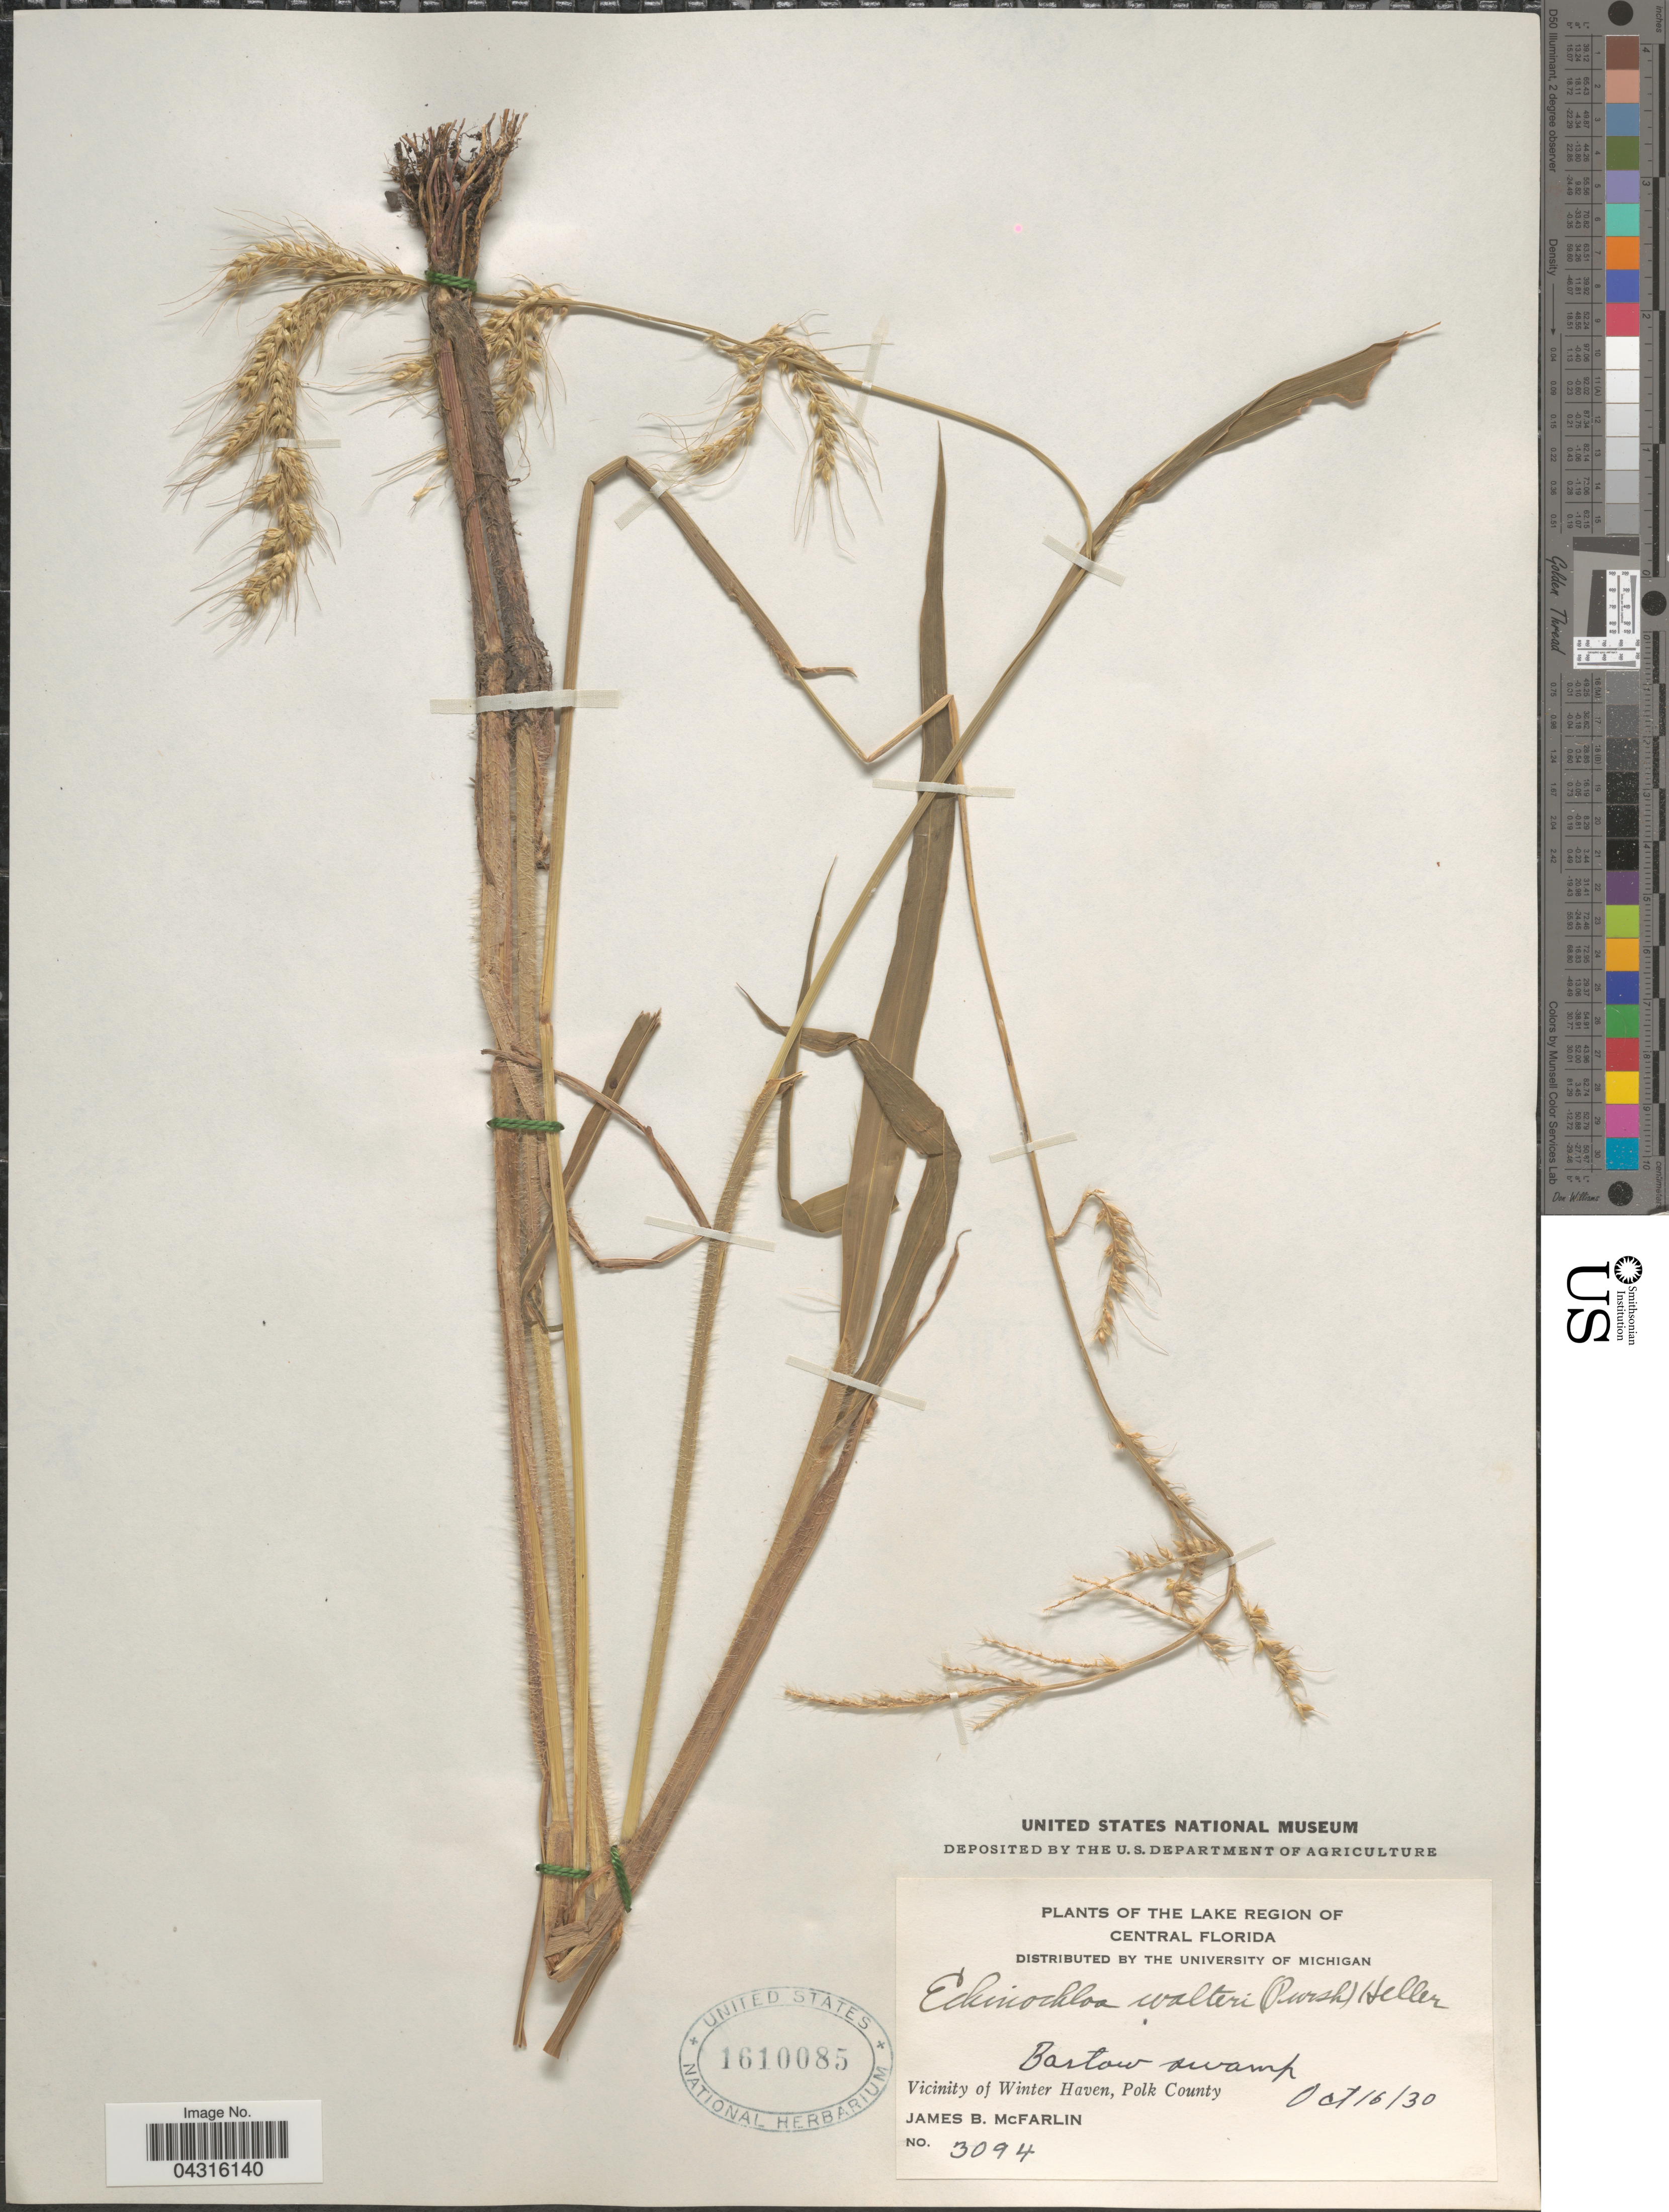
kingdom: Plantae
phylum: Tracheophyta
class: Liliopsida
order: Poales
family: Poaceae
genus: Echinochloa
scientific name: Echinochloa walteri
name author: (Pursh) A. Heller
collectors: J. McFarlin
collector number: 3094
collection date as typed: Transcribed d/m/y: 16/10/30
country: United States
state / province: Florida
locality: The Lake Region of Central Florida. Bartow swamp. Vicinity of Winter Haven, Polk County.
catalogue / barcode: US 1610085